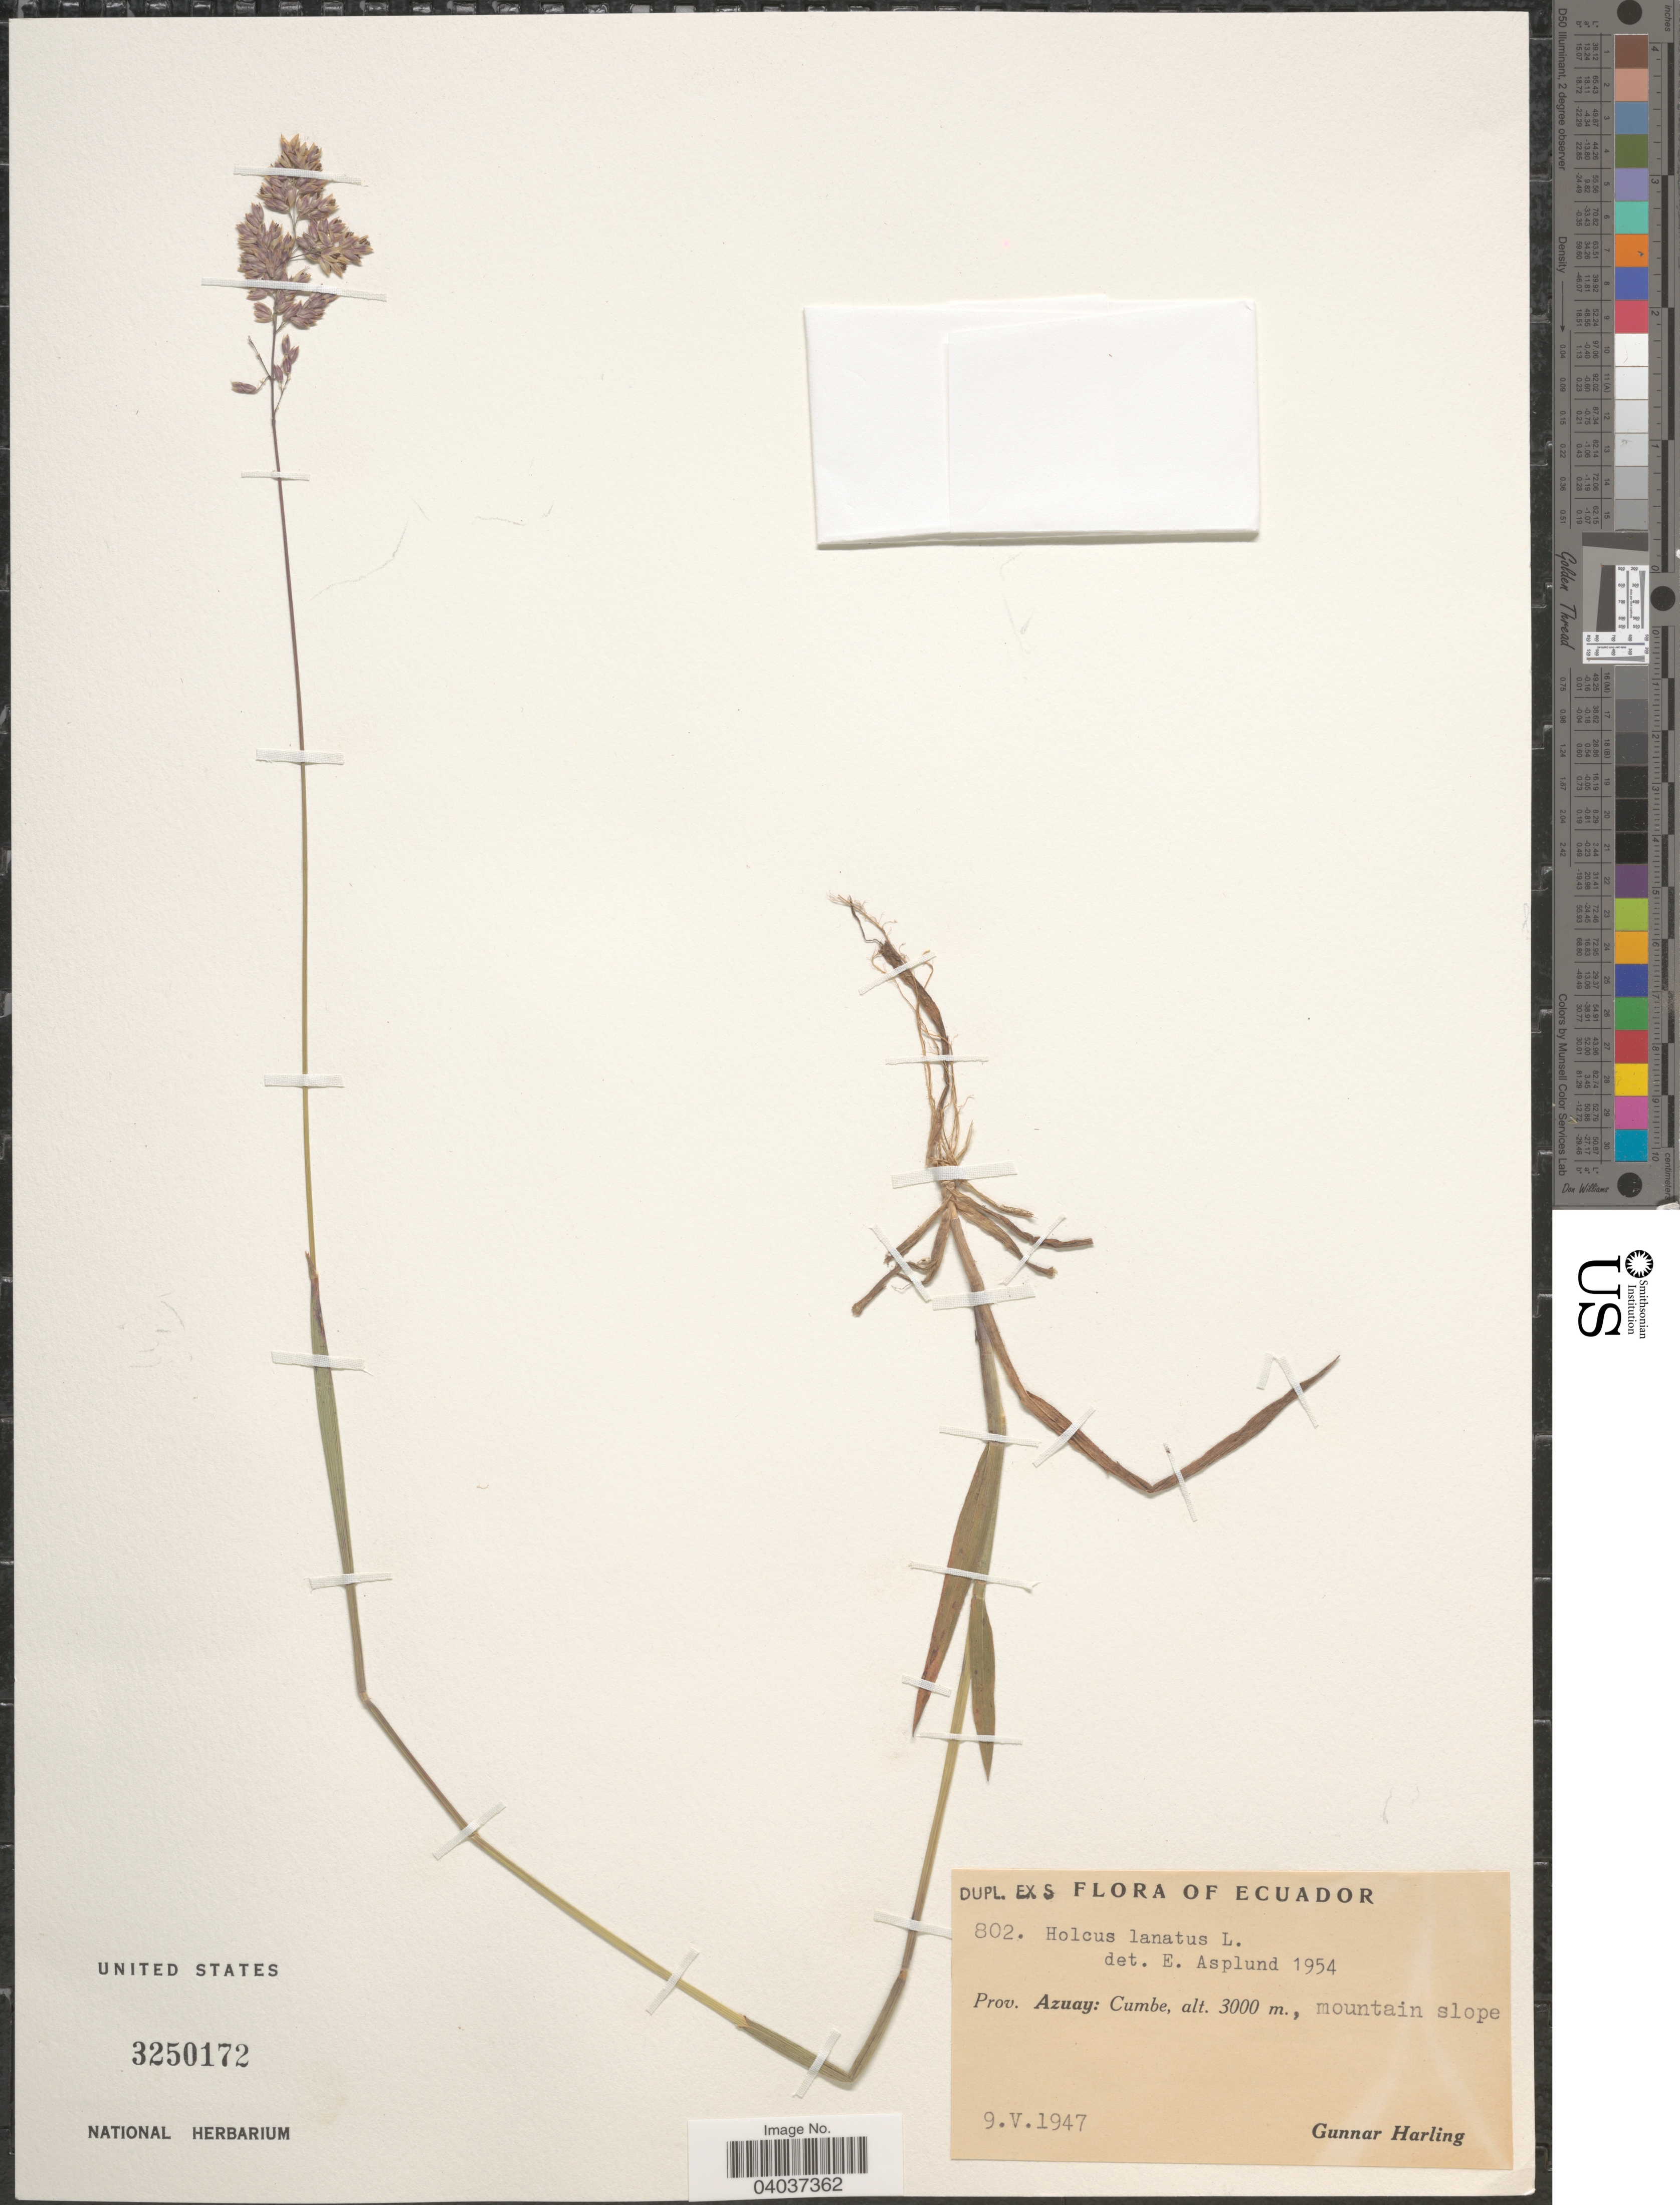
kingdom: Plantae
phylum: Tracheophyta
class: Liliopsida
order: Poales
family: Poaceae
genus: Holcus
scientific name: Holcus lanatus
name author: L.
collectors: G. Harling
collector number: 802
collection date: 1947-05-09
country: Ecuador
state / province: Azuay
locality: Cumbe.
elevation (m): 3000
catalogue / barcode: US 3250172